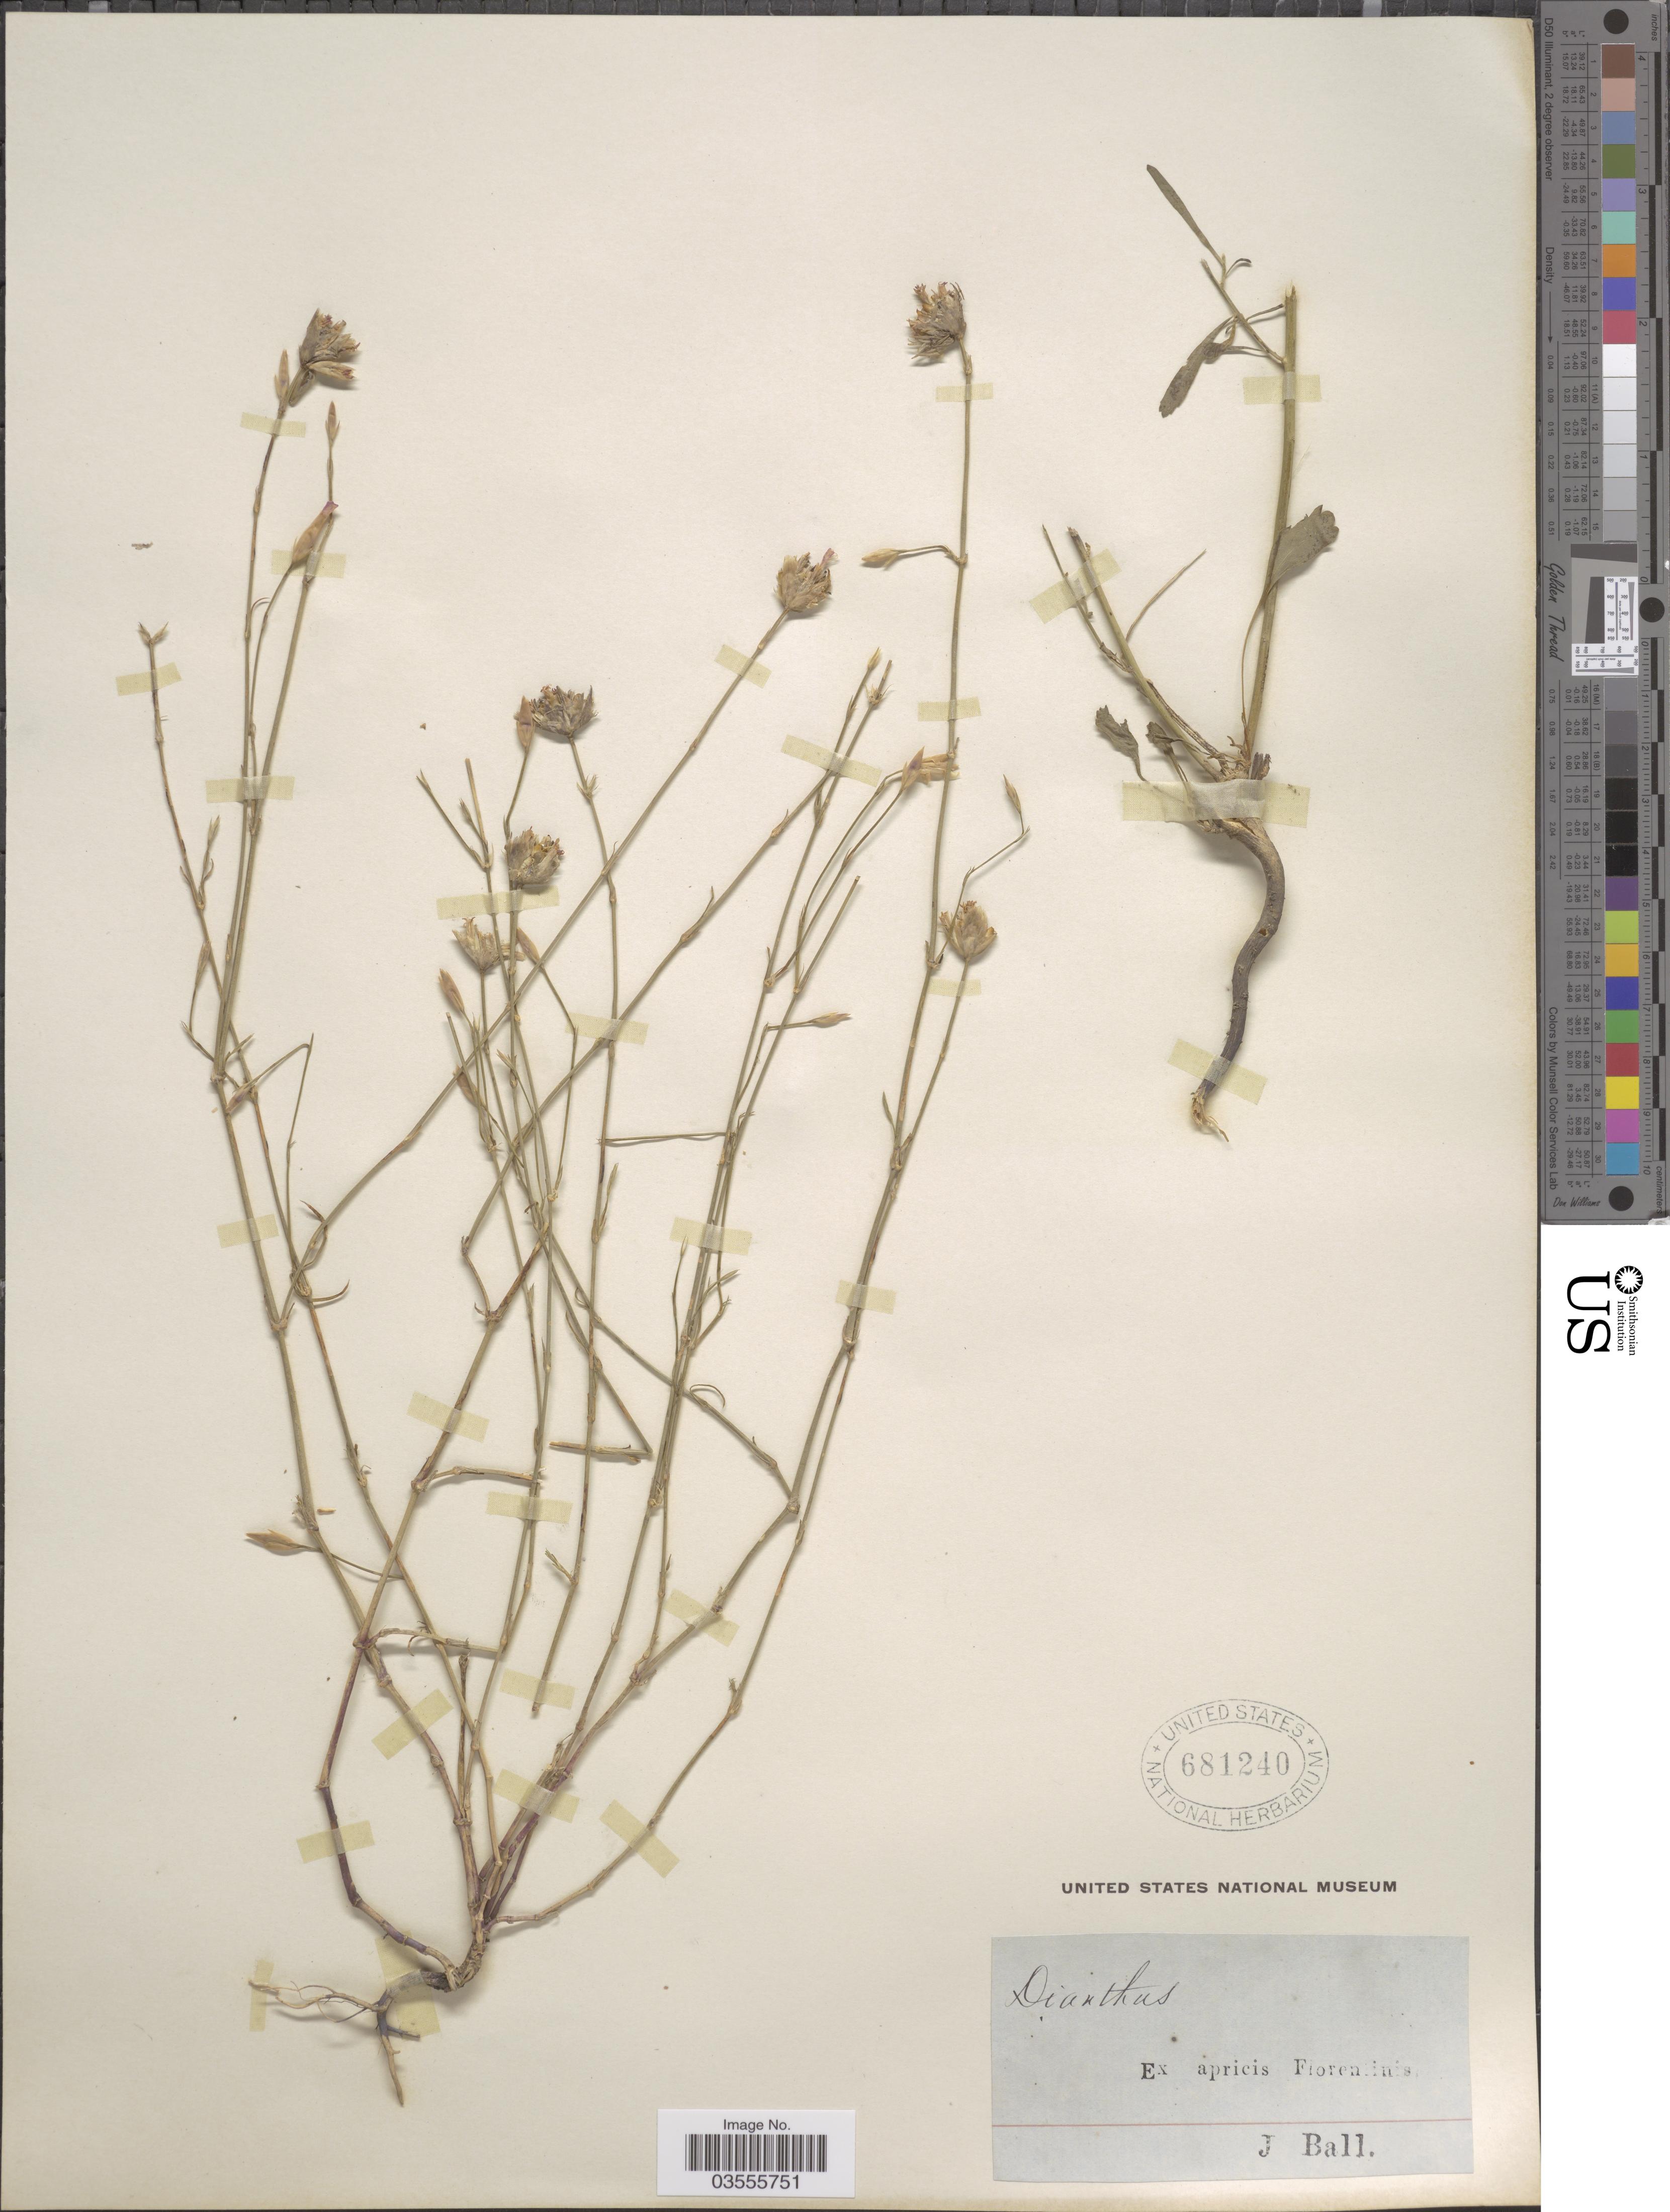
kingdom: Plantae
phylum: Tracheophyta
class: Magnoliopsida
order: Caryophyllales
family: Caryophyllaceae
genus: Petrorhagia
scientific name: Petrorhagia prolifera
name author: (L.) P.W. Ball & Heywood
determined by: Rabeler, R. K.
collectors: J. Ball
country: Italy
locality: Ex apricis Florentinis.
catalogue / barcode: US 681240